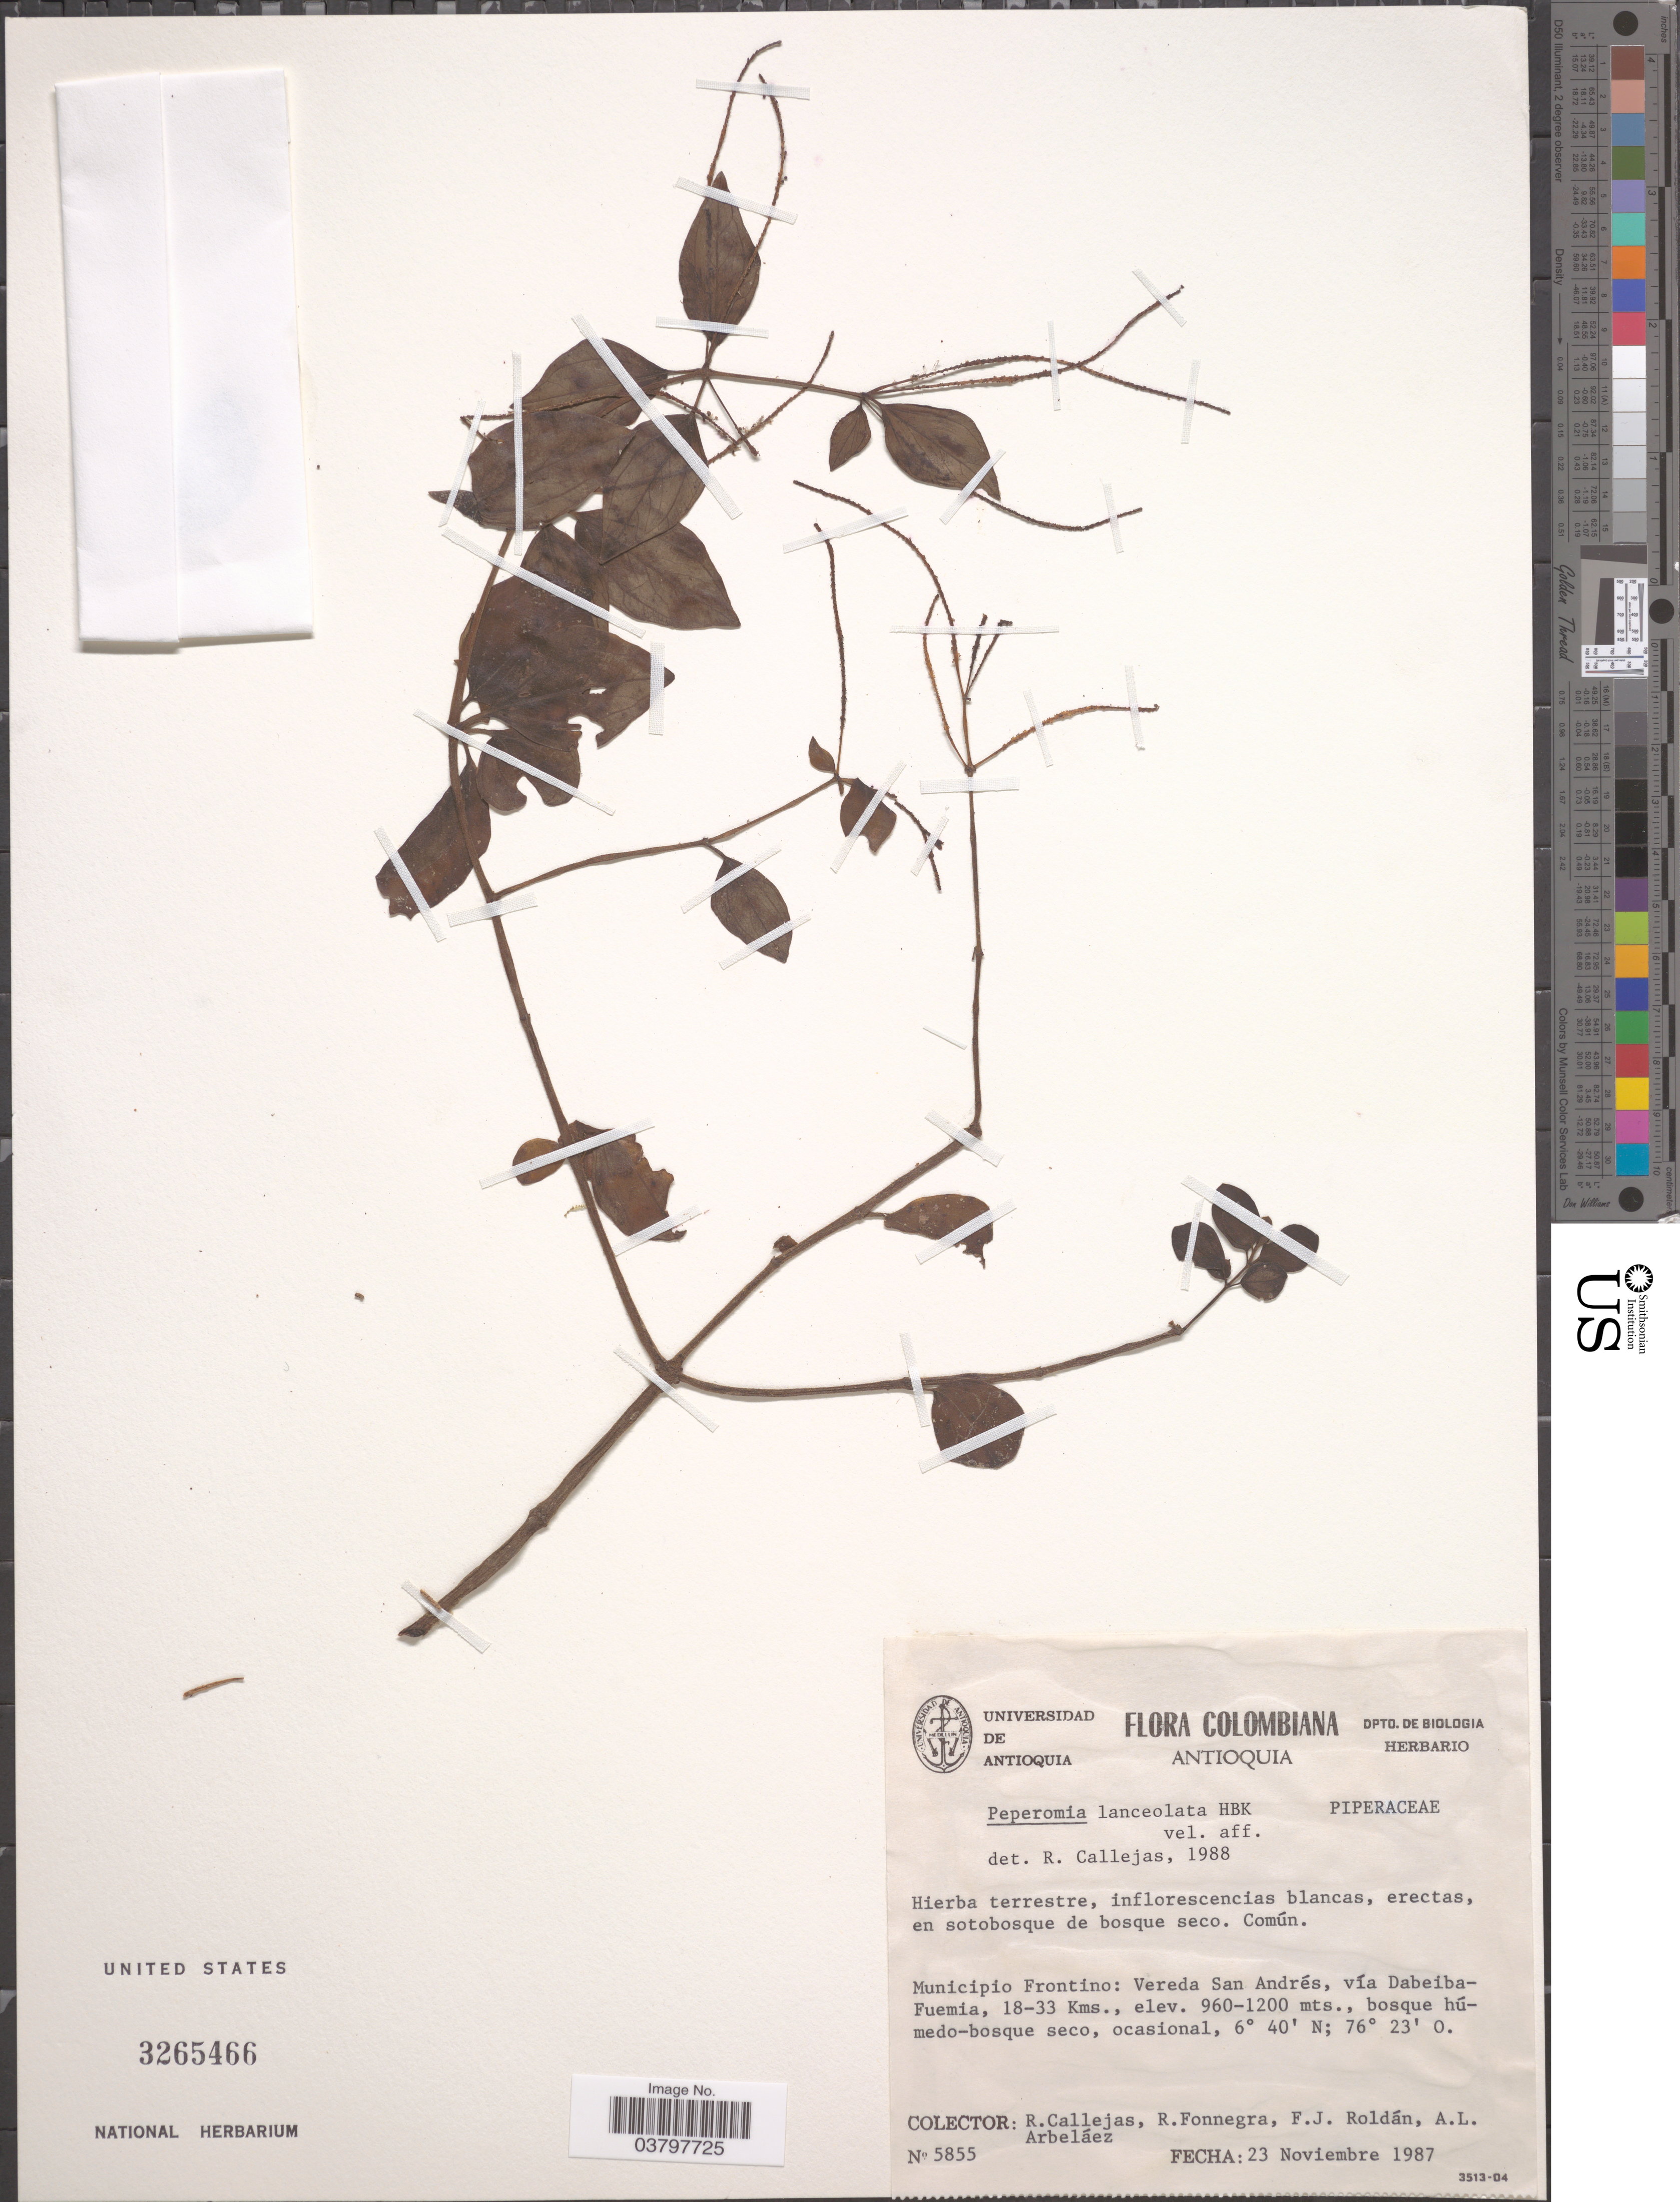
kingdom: Plantae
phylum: Tracheophyta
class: Magnoliopsida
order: Piperales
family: Piperaceae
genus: Peperomia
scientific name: Peperomia lanceolata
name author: C. DC.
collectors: R. Callejas, R. Fonnegra, F. J. Roldán & A. Arbeláez Alvarez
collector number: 5855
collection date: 1987-11-23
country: Colombia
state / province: Antioquia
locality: Municipio Frontino: Vereda San Andrés, vía Dabeiba-Fuemia, 18-33 Kms.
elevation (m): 960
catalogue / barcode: US 3265466